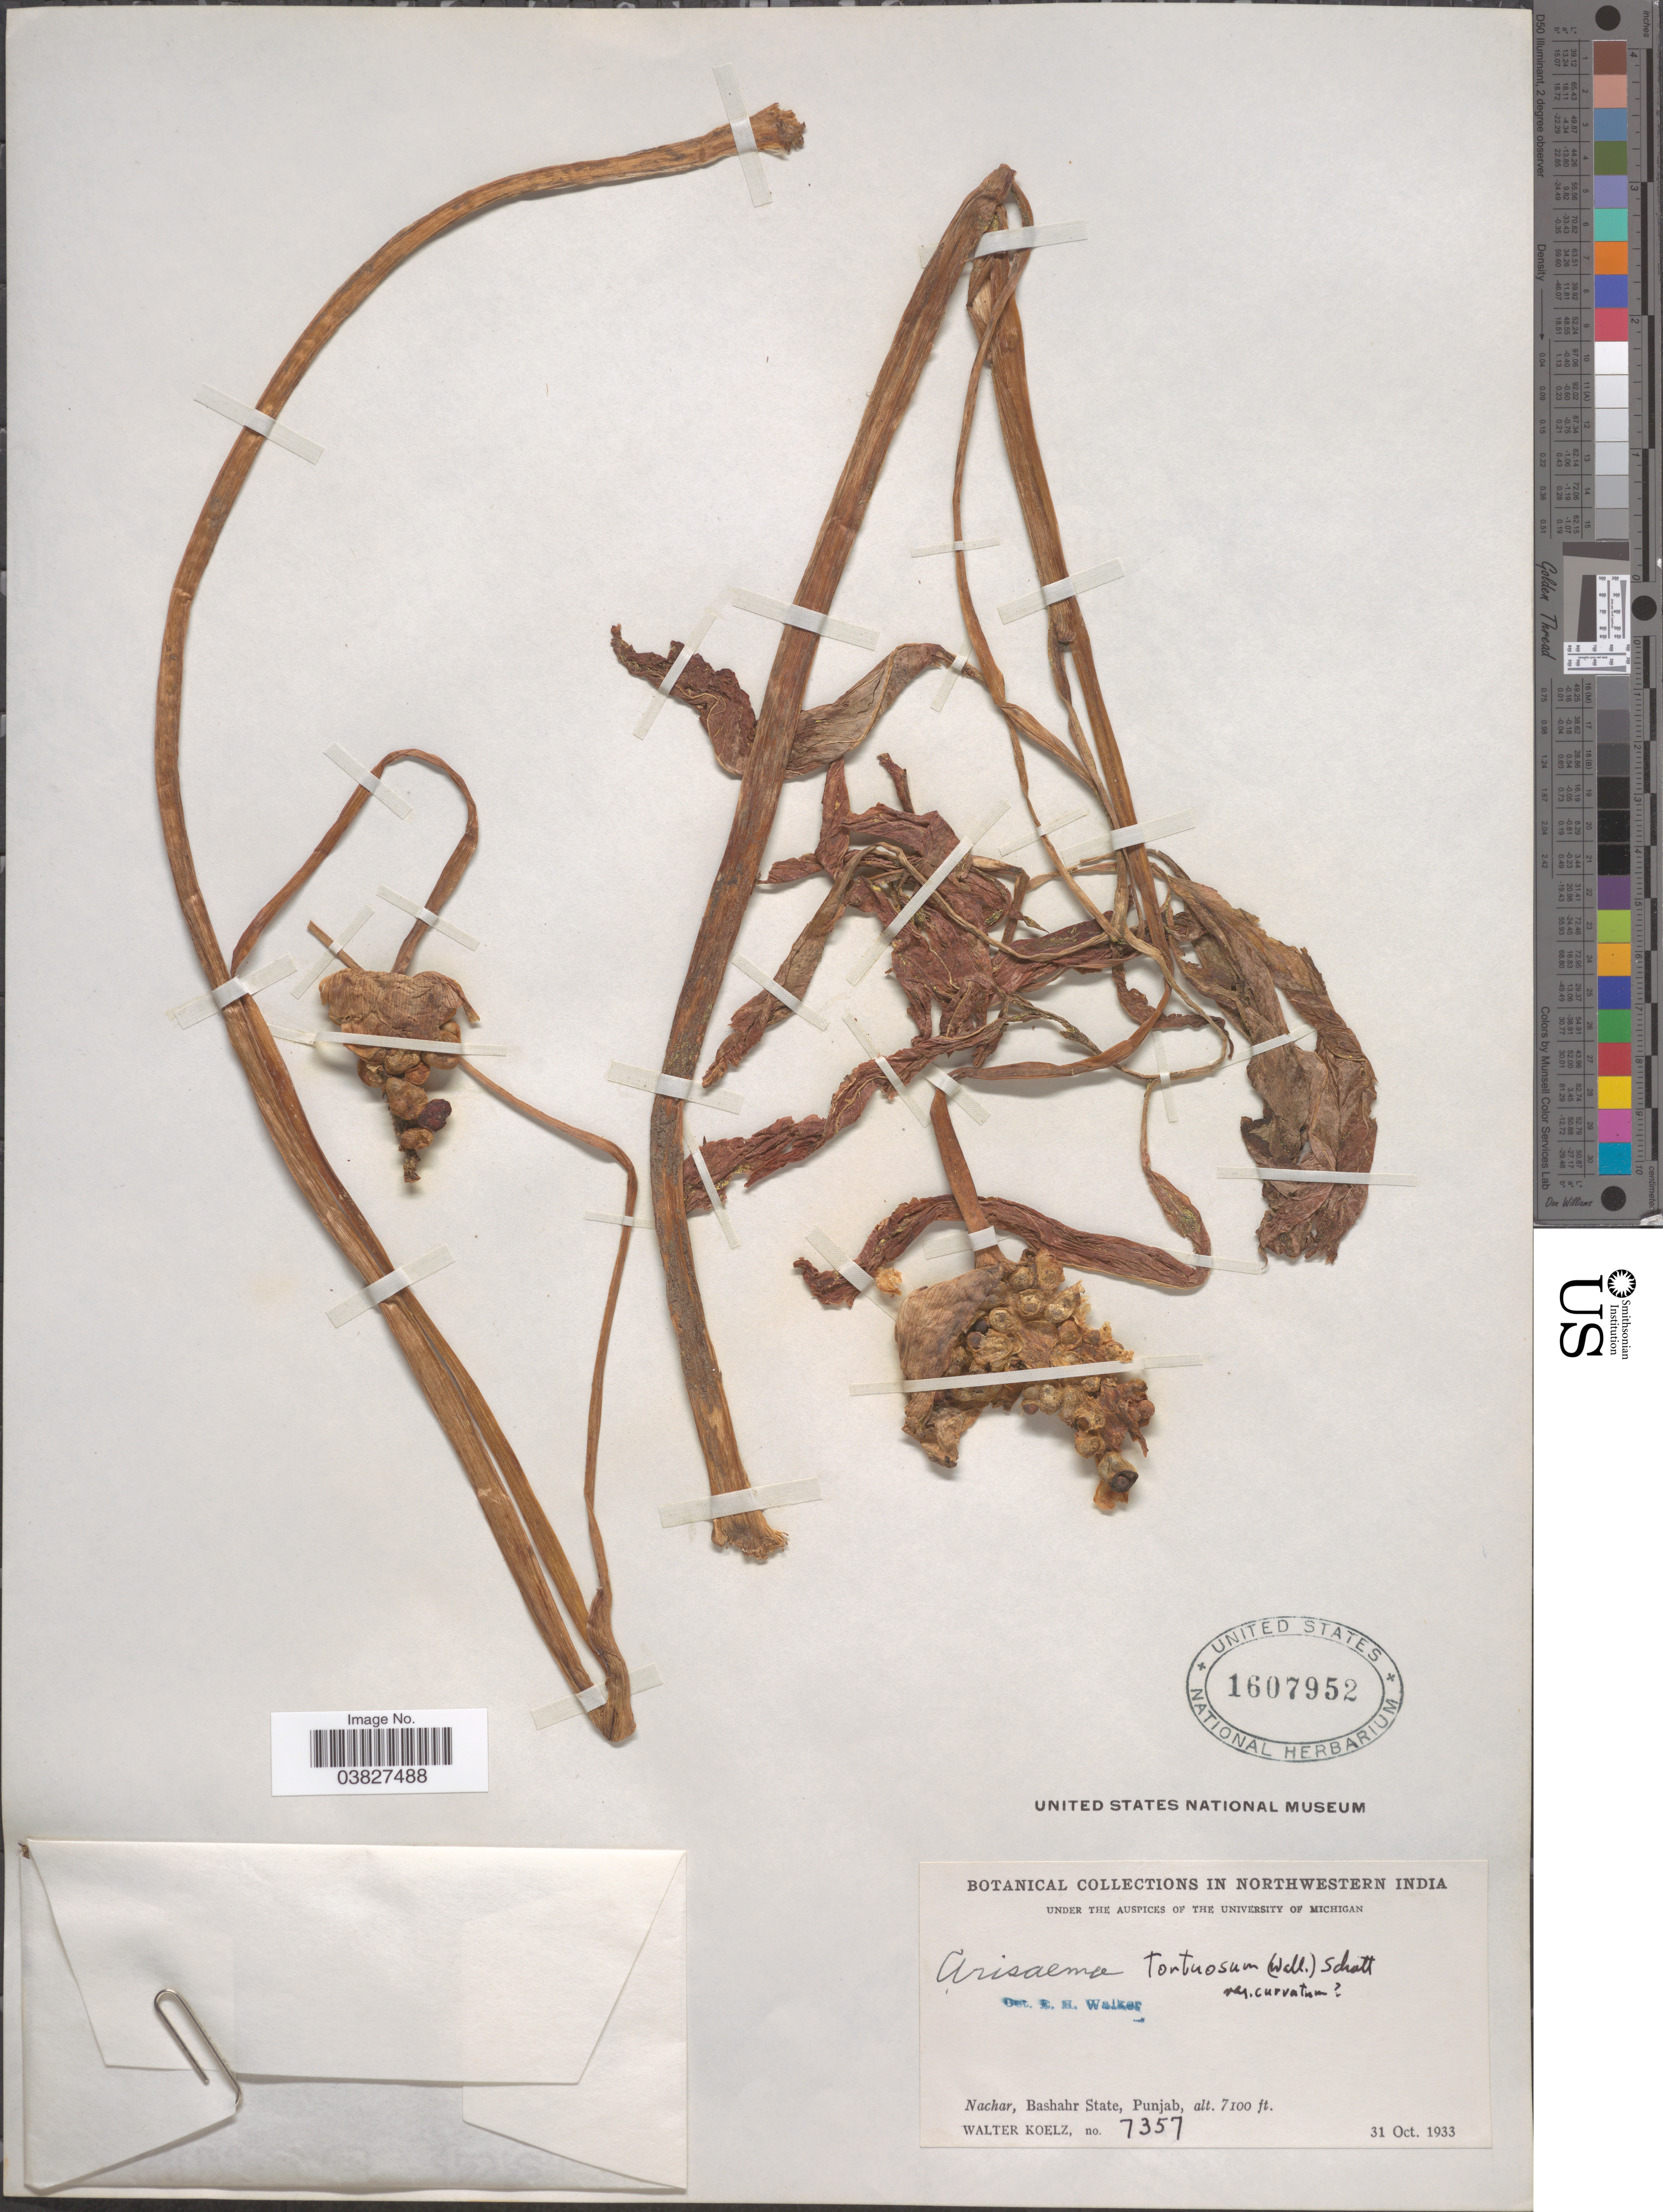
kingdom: Plantae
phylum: Tracheophyta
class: Liliopsida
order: Alismatales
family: Araceae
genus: Arisaema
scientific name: Arisaema tortuosum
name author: (Wall.) Schott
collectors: W. N. Koelz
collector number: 7357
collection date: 1933-10-31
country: India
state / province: Punjab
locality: Northwestern India. Nachar, Bashahr State.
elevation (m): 2164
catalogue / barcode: US 1607952